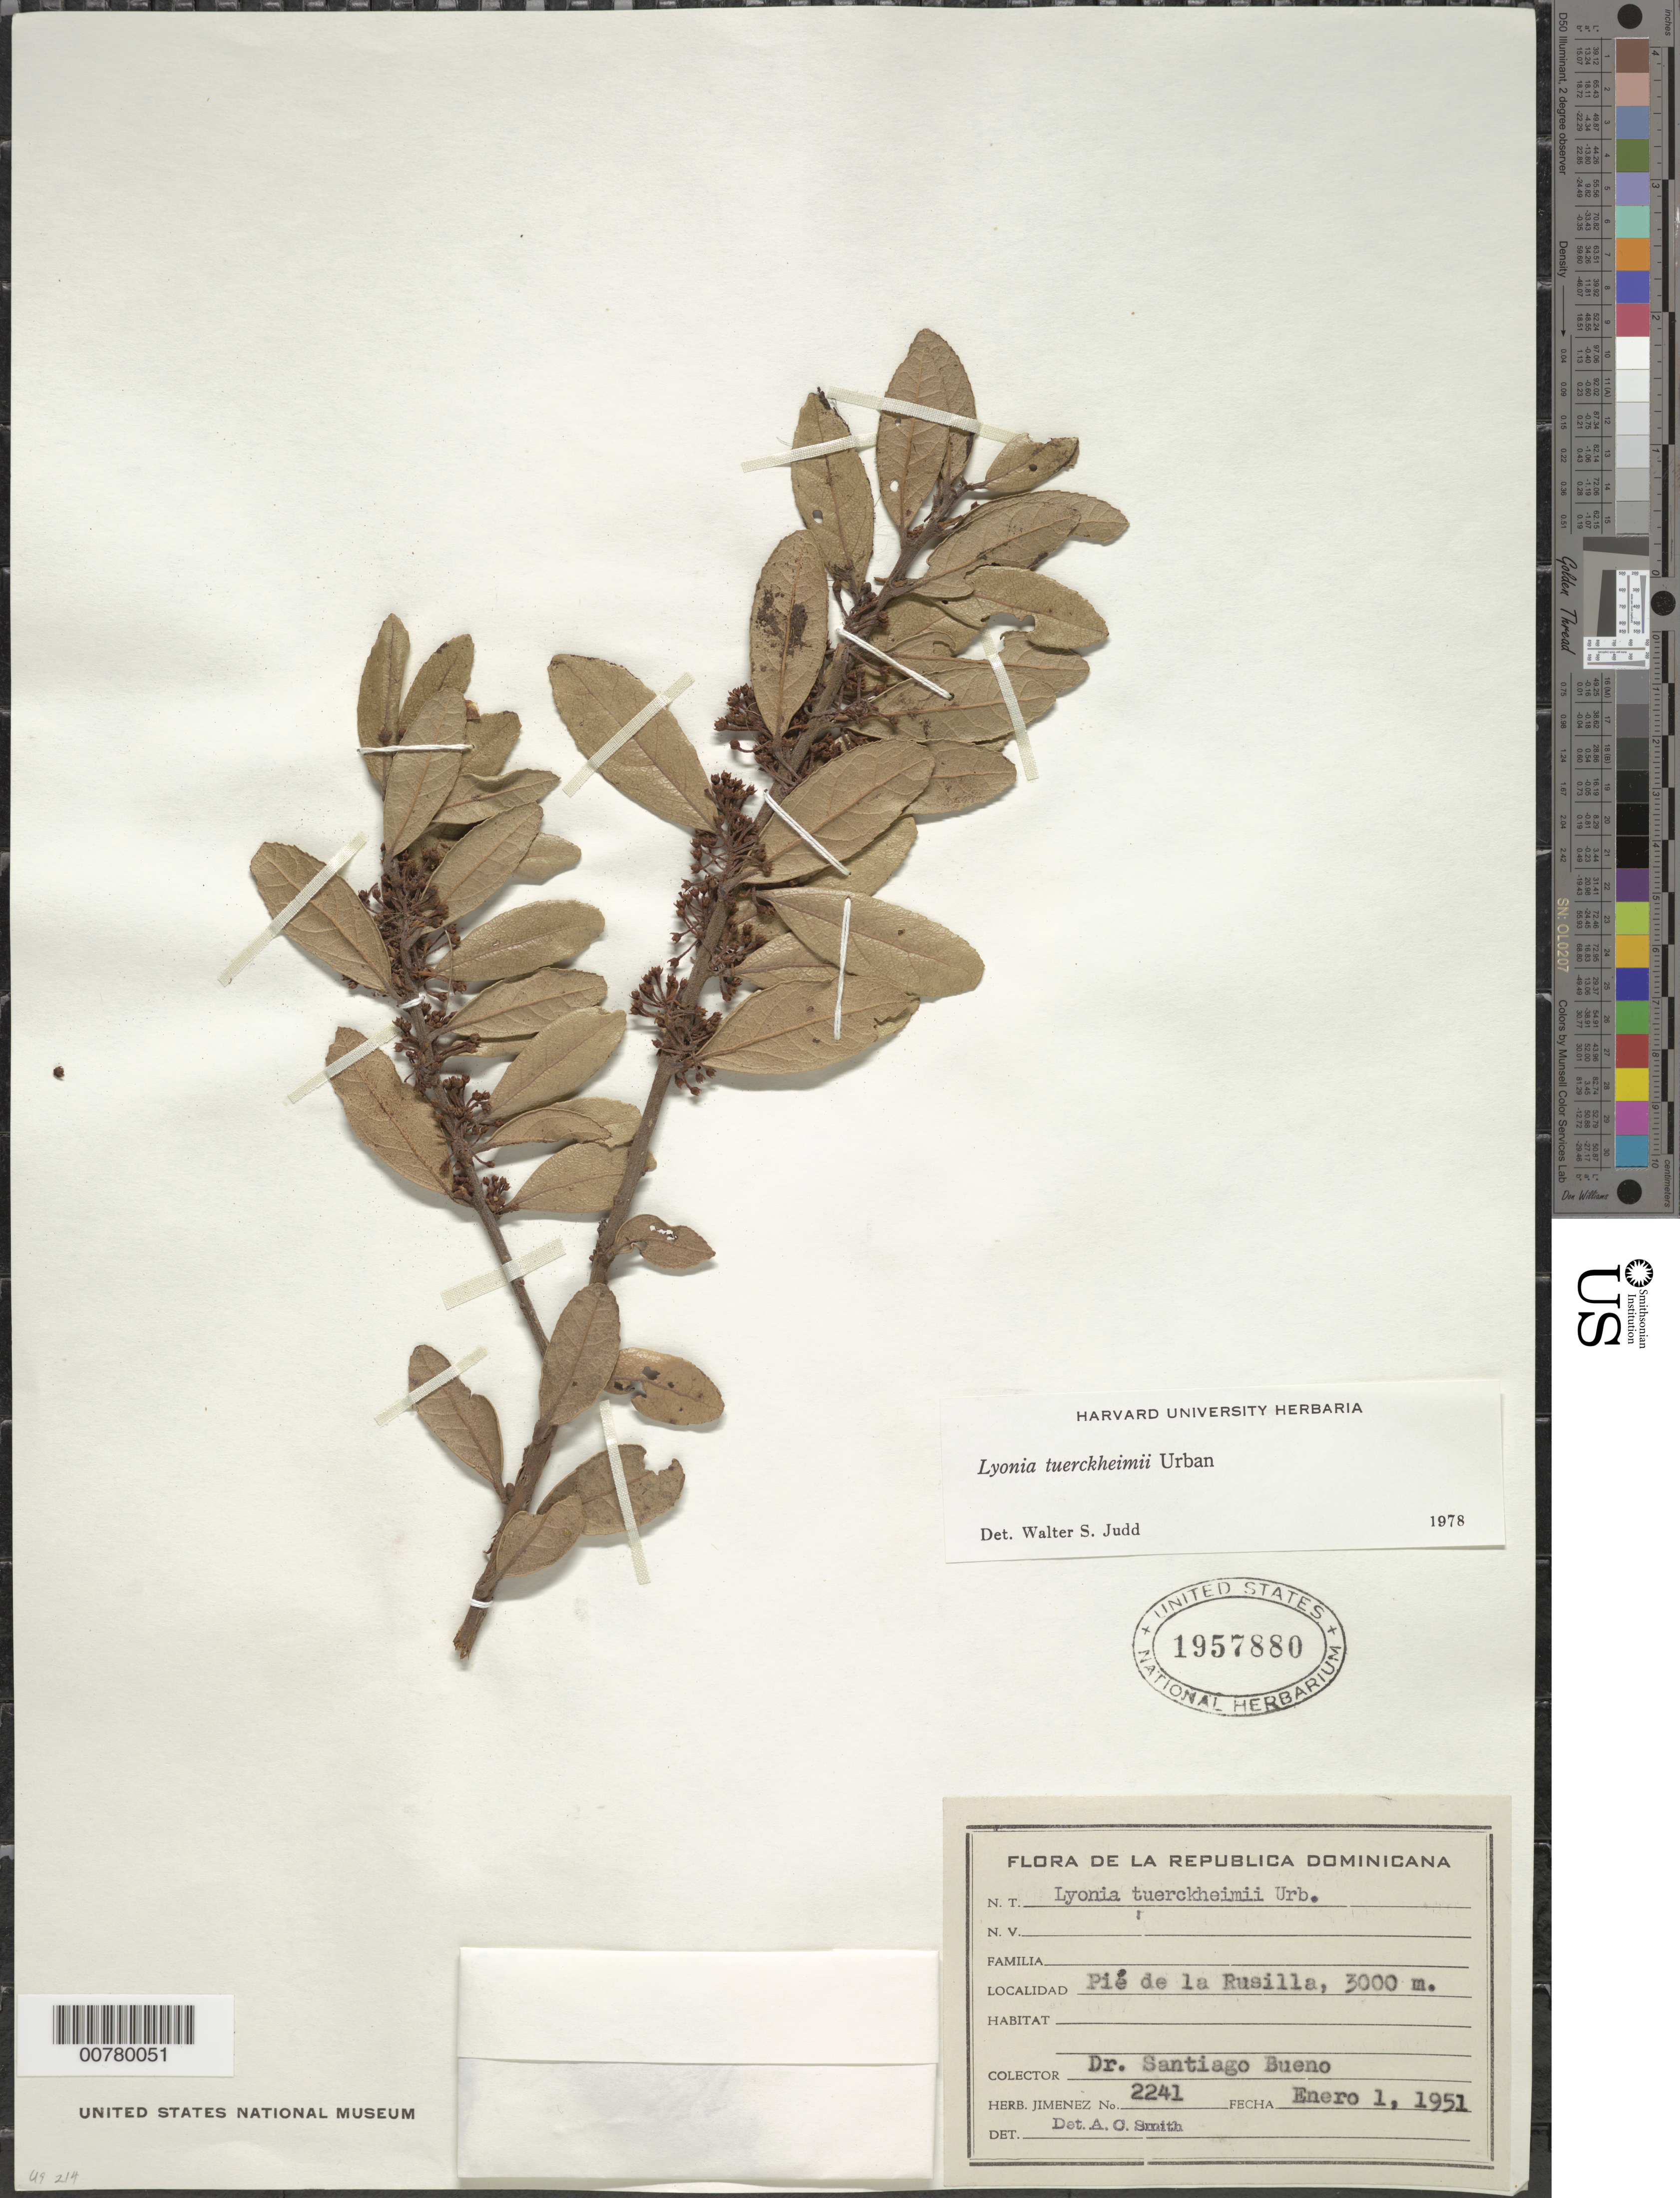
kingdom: Plantae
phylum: Tracheophyta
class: Magnoliopsida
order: Ericales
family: Ericaceae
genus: Lyonia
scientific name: Lyonia tuerckheimii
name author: Urb.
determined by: Judd, Walter S.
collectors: S. Bueno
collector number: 2241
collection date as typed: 01 Jan 1951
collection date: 1951-01-01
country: Dominican Republic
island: Hispaniola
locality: Foot (or base) of La Rucilla.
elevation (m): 3000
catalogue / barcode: US 1957880